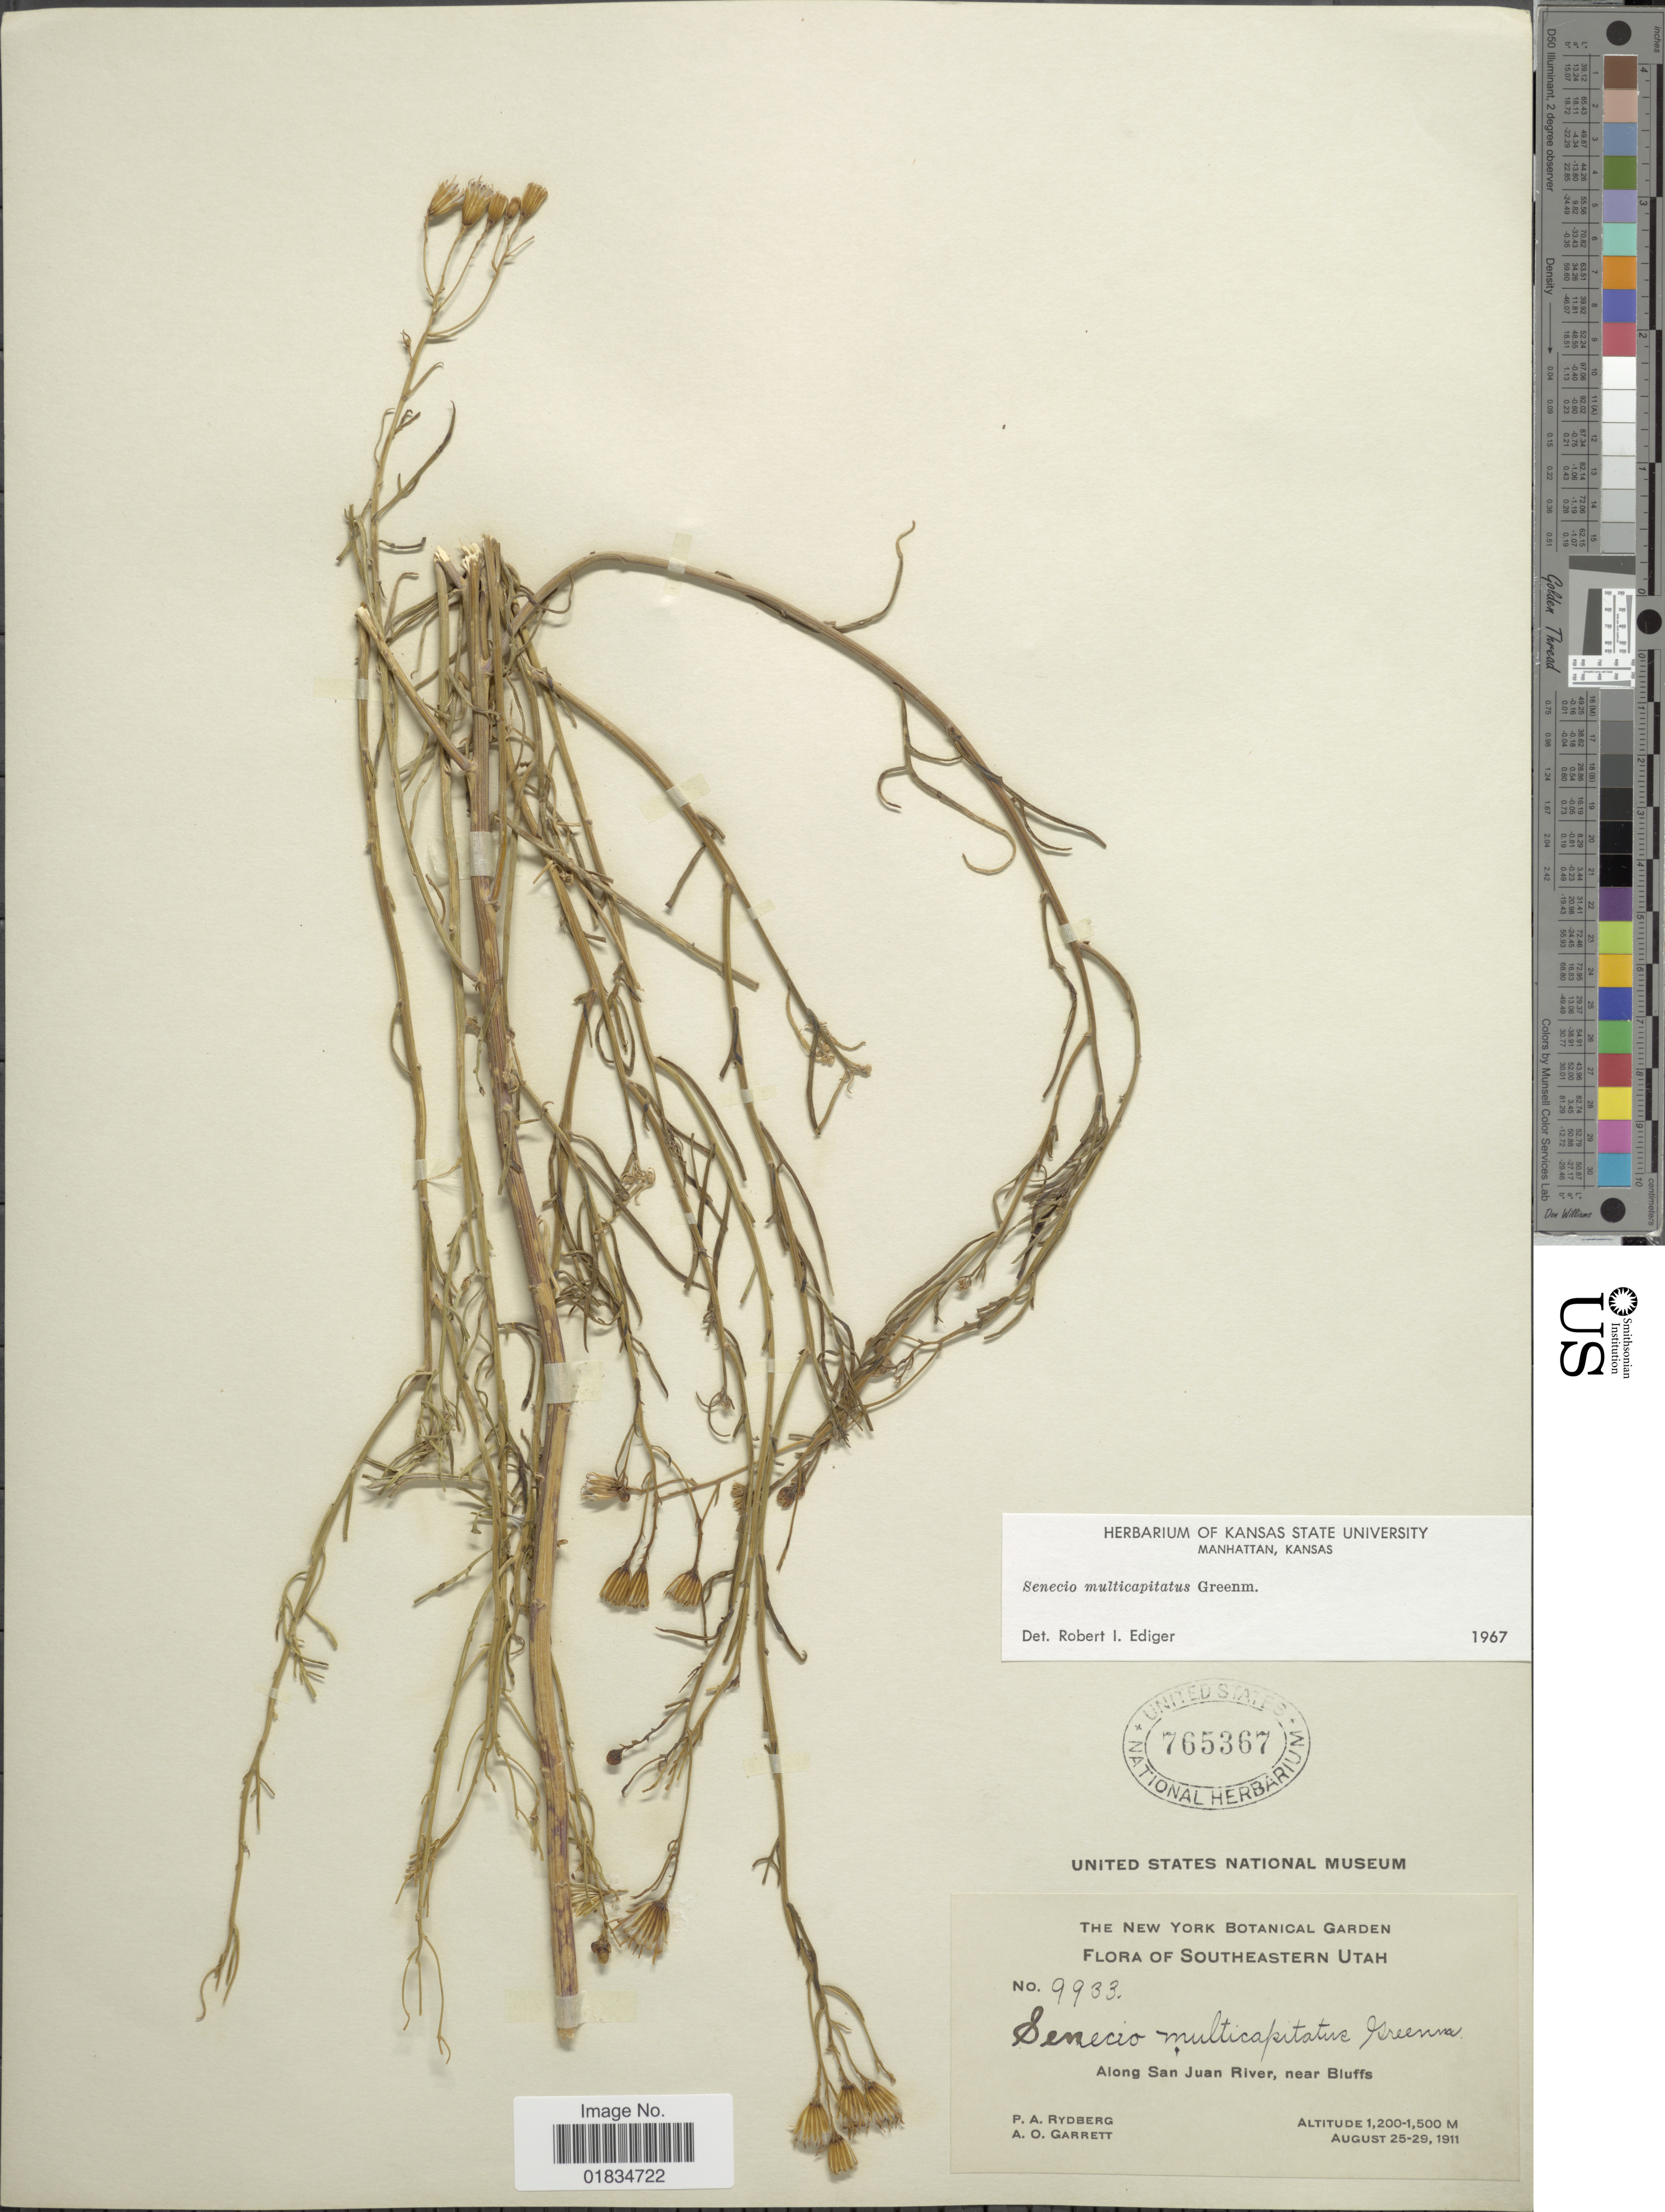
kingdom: Plantae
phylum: Tracheophyta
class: Magnoliopsida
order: Asterales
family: Asteraceae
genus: Senecio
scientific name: Senecio multicapitatus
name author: Greenm.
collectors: P. A. Rydberg & A. O. Garrett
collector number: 9933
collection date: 1911-08-25/1911-08-29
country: United States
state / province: Utah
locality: Southeastern Utah, Along San Juan River, near Bluffs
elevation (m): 1200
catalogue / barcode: US 765367